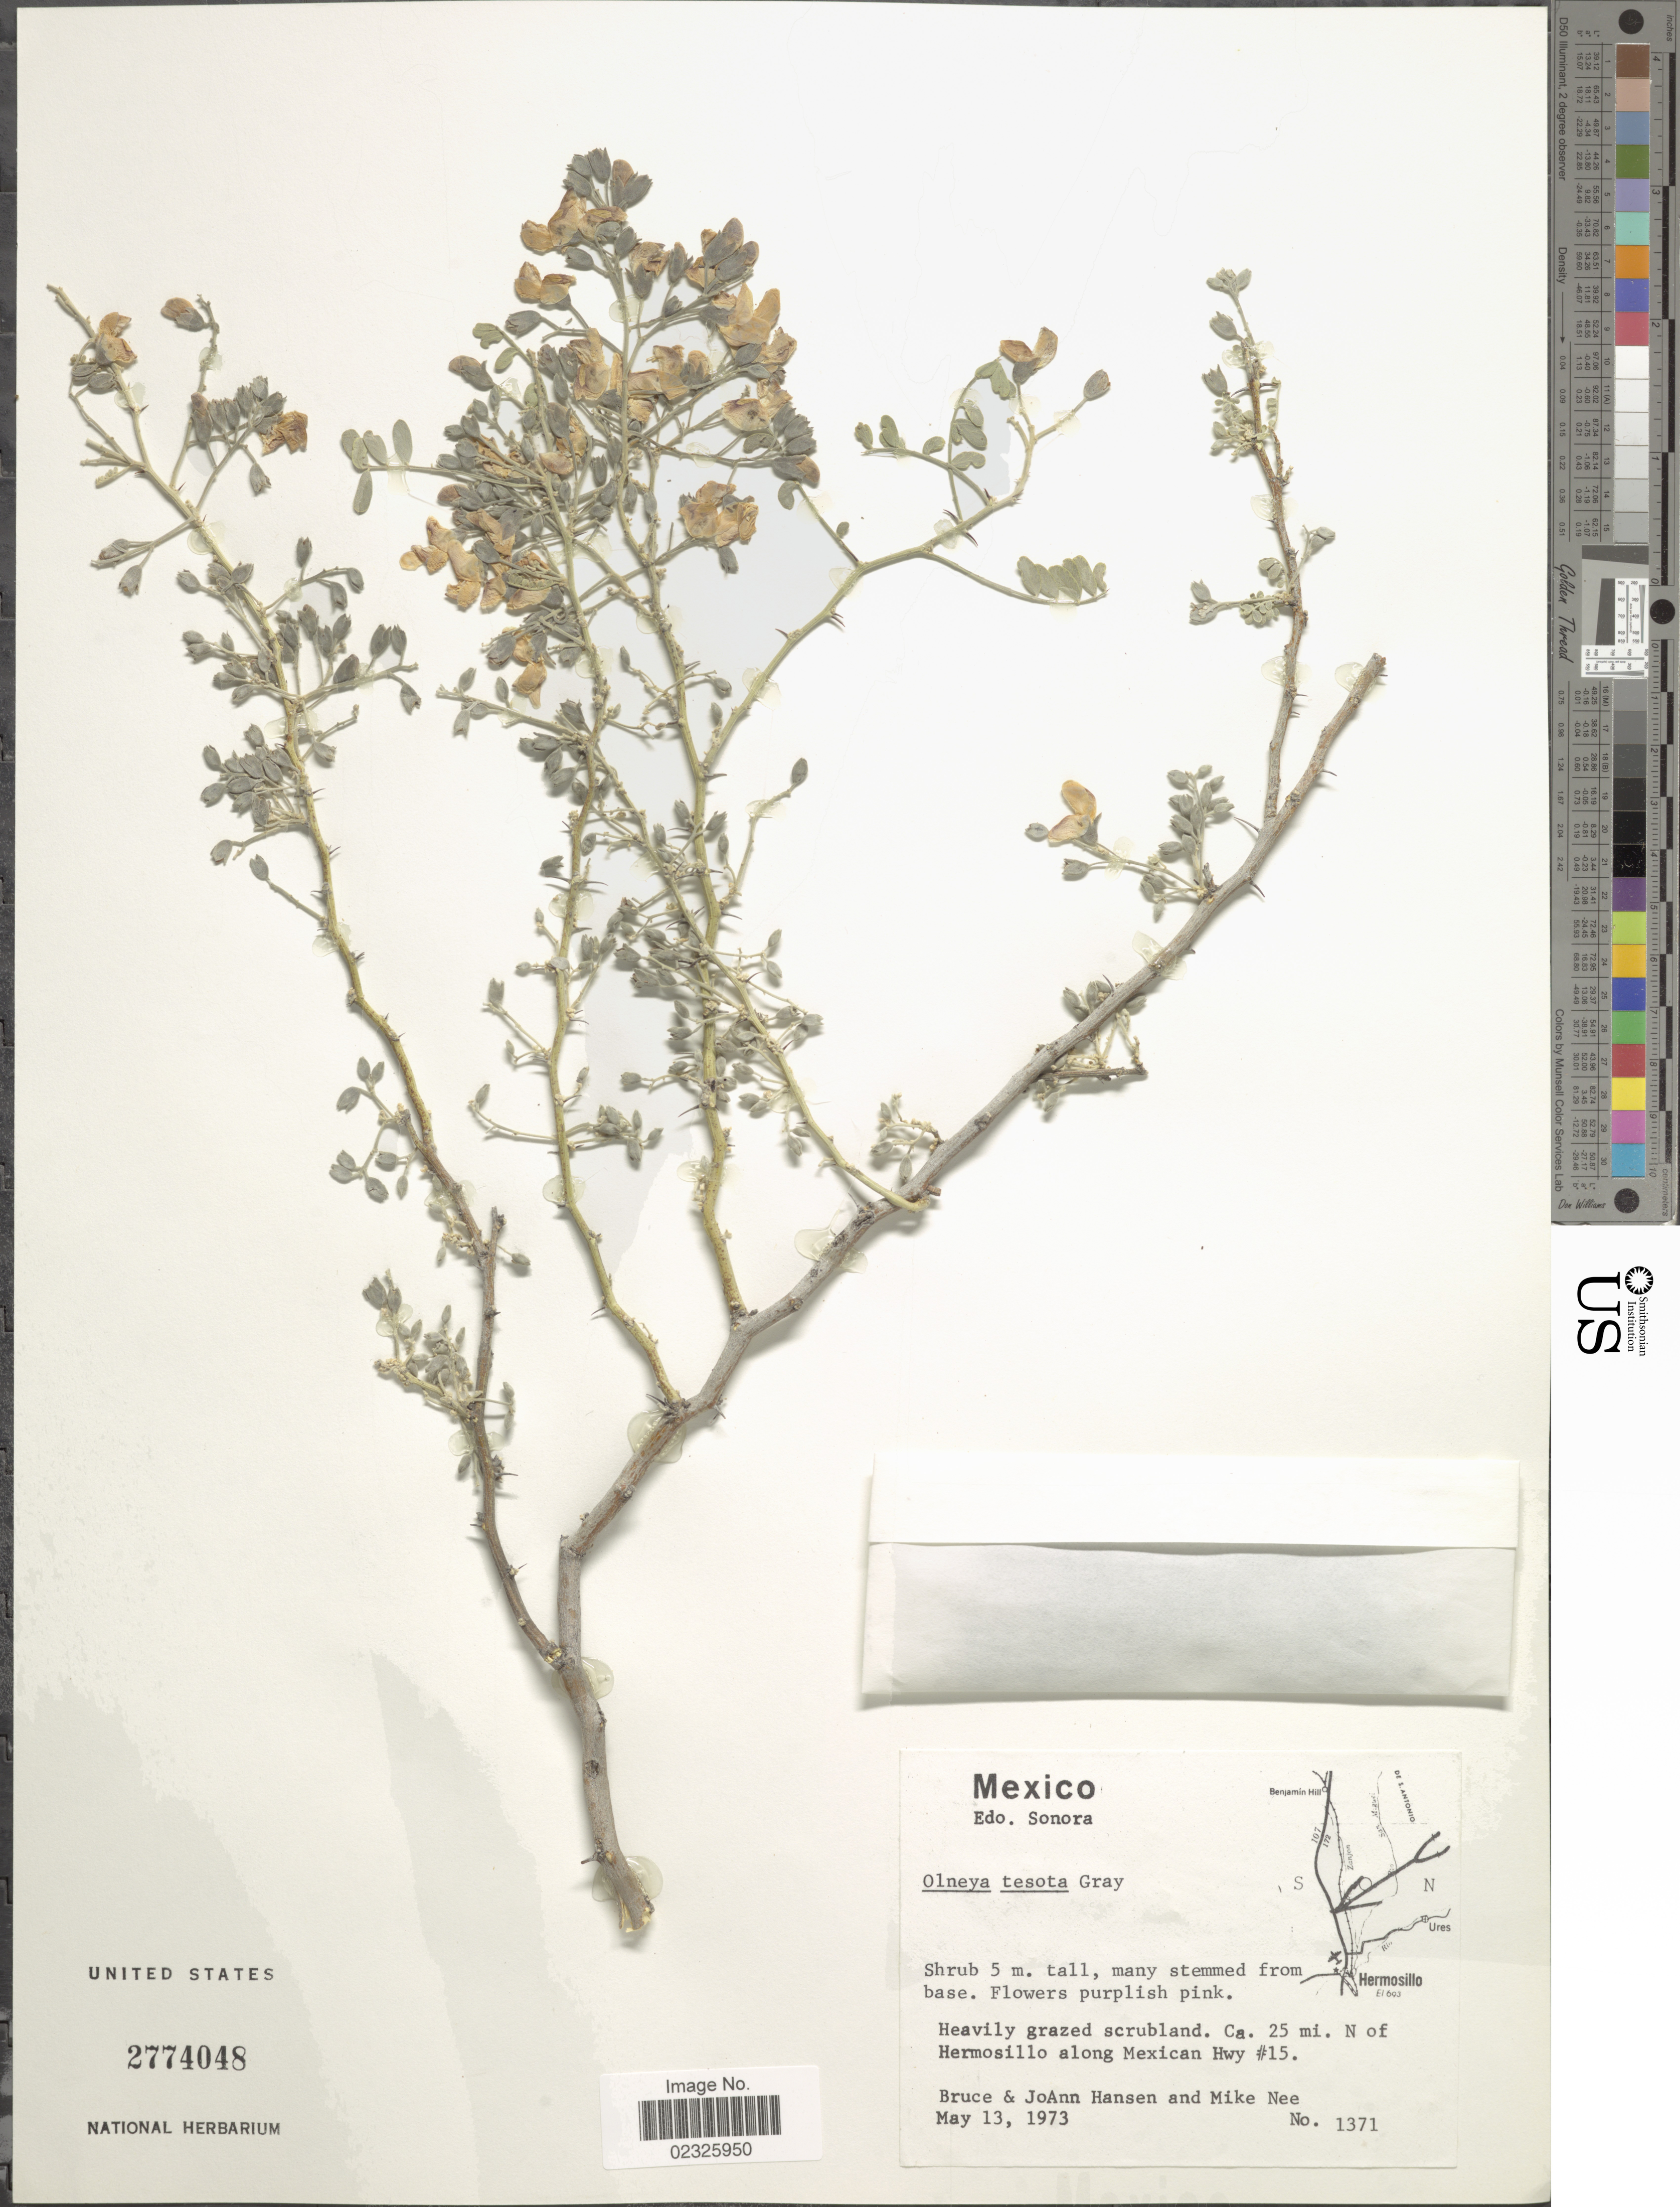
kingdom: Plantae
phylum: Tracheophyta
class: Magnoliopsida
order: Fabales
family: Fabaceae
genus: Olneya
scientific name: Olneya tesota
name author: A. Gray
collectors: B. Hansen, J. Hansen & M. Nee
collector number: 1371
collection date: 1973-05-13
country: Mexico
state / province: Sonora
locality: Heavily grazed scrubland, ca. 25 mi. N of Hermosillo along Mexican Hwy #15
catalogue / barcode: US 2774048